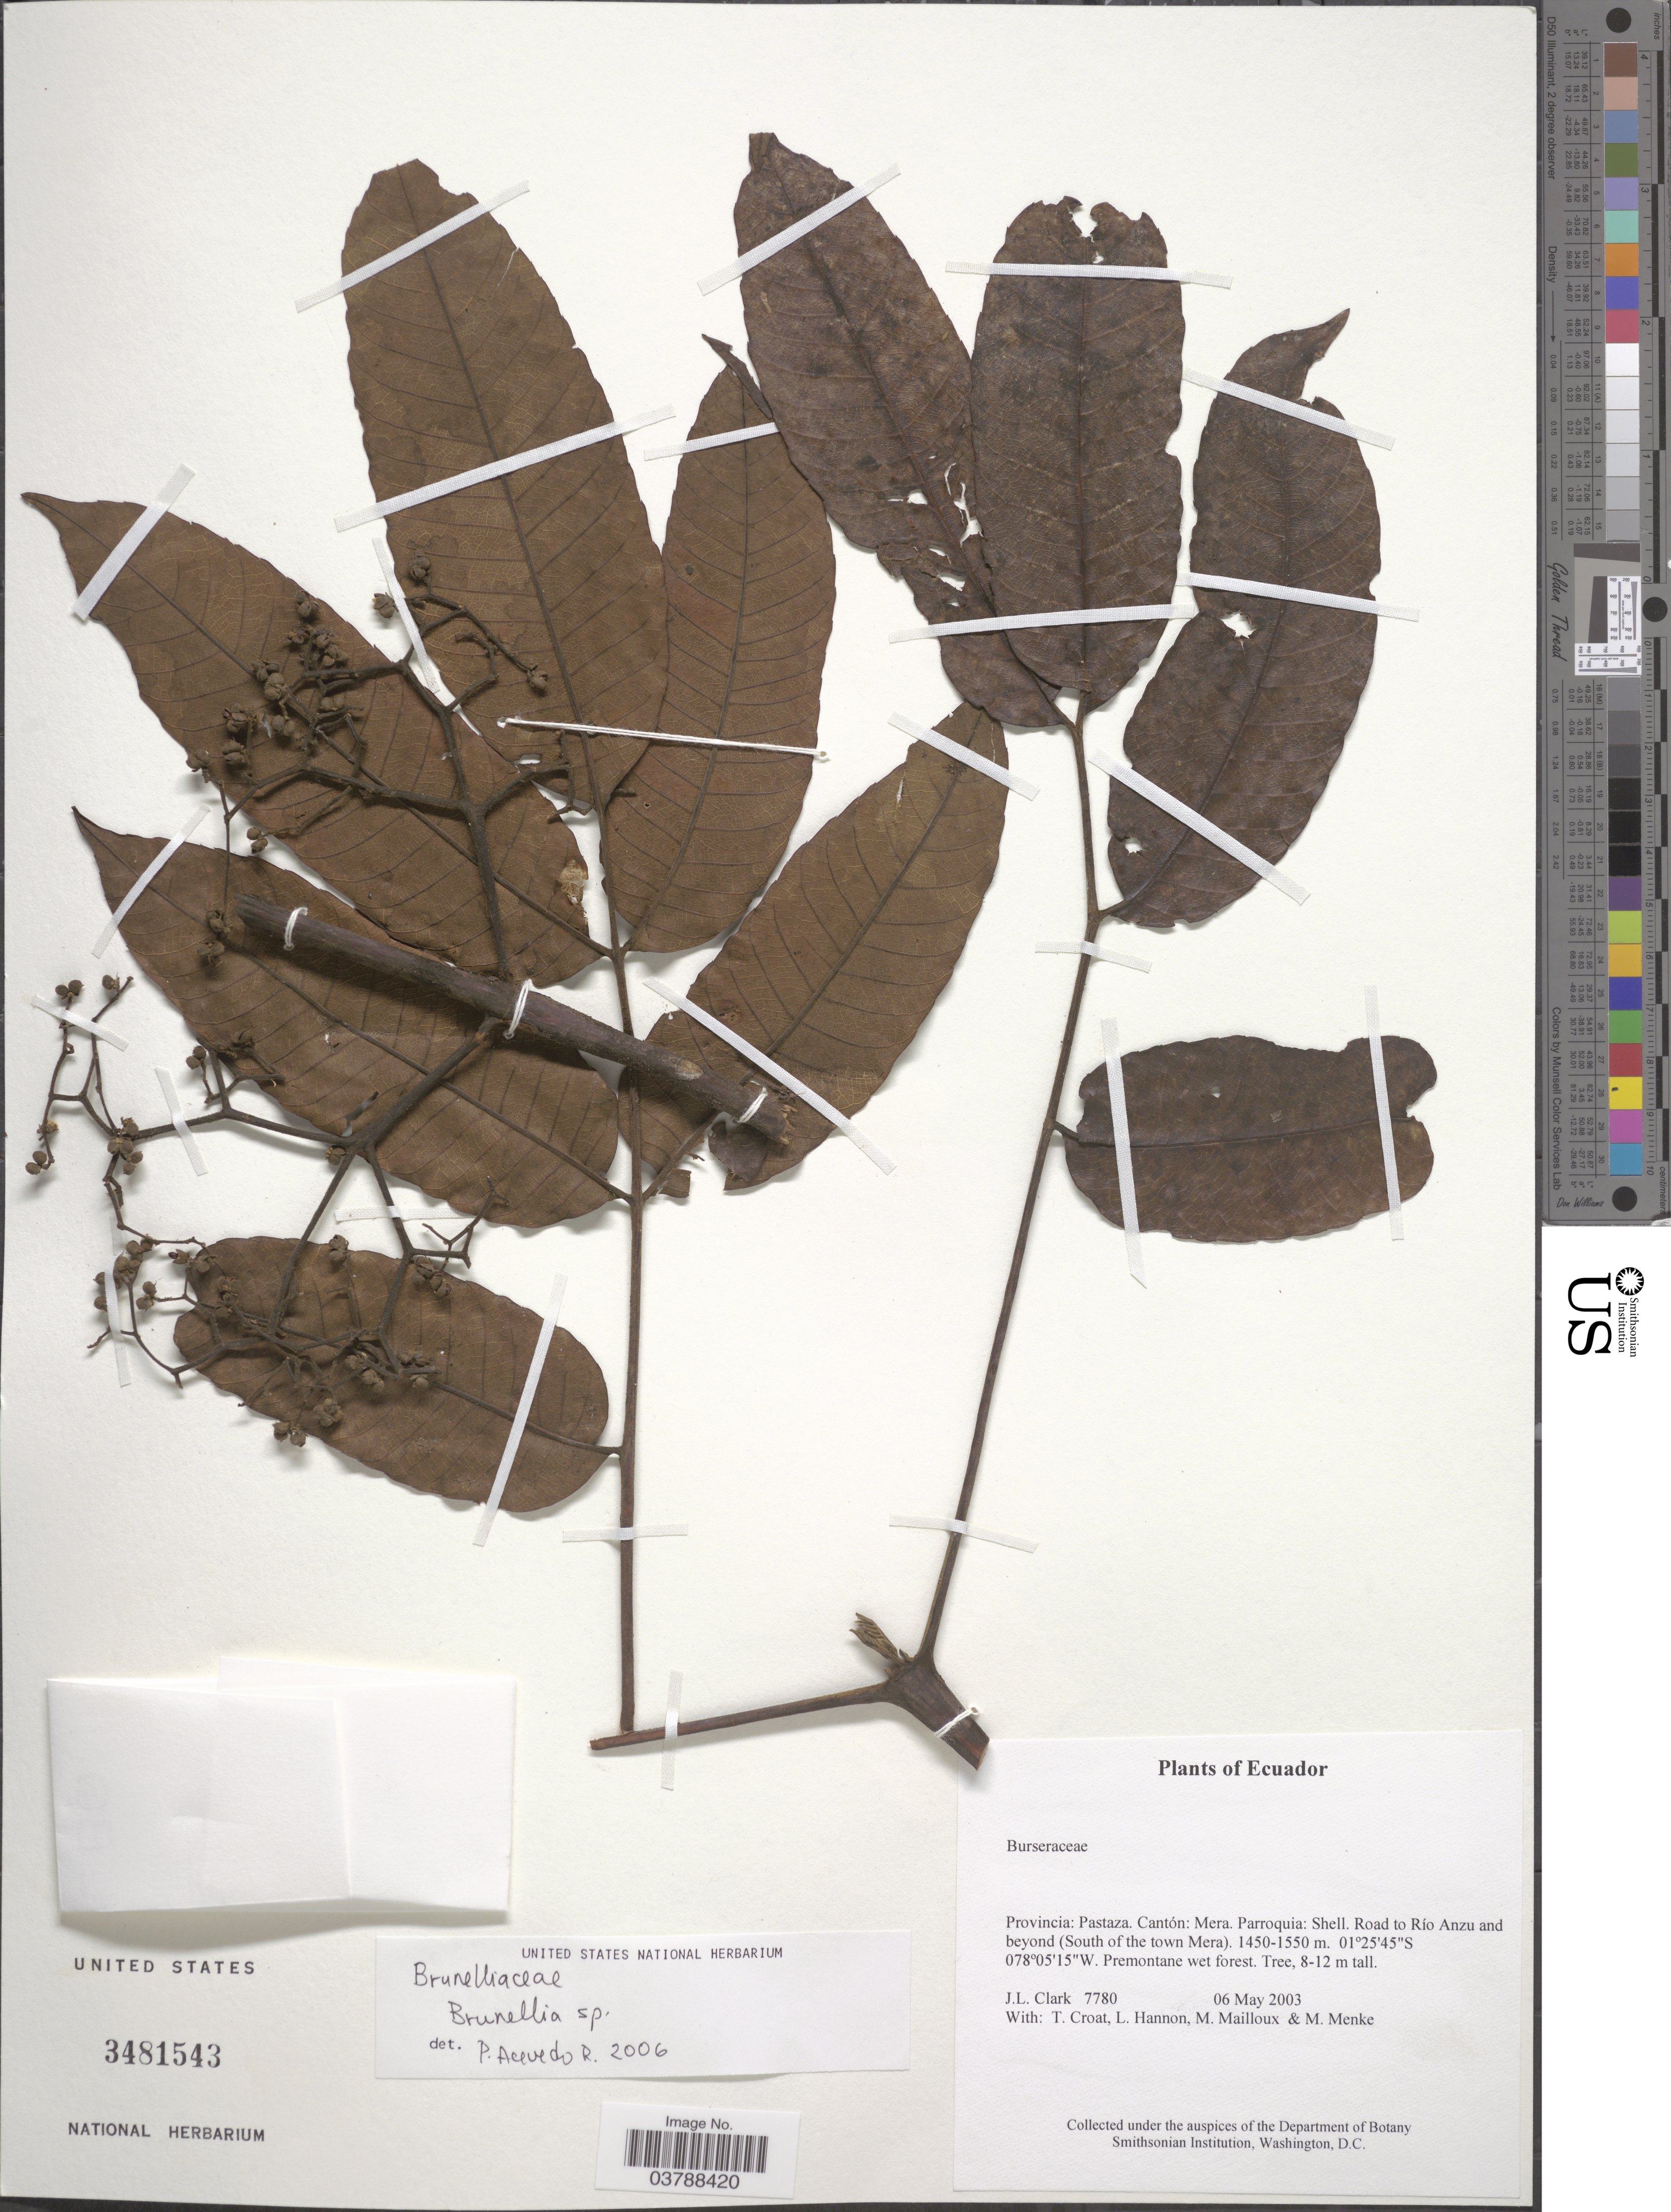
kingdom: Plantae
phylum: Tracheophyta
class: Magnoliopsida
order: Oxalidales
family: Brunelliaceae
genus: Brunellia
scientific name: Brunellia sp.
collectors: J. L. Clark, T. B. Croat, L. Hannon, M. Mailloux & M. Menke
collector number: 7780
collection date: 2003-05-06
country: Ecuador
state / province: Pastaza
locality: Cantón: Mera. Parroquia: Shell. Road to Río Anzu and beyond (South of the town Mera).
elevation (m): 1450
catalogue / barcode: US 3481543